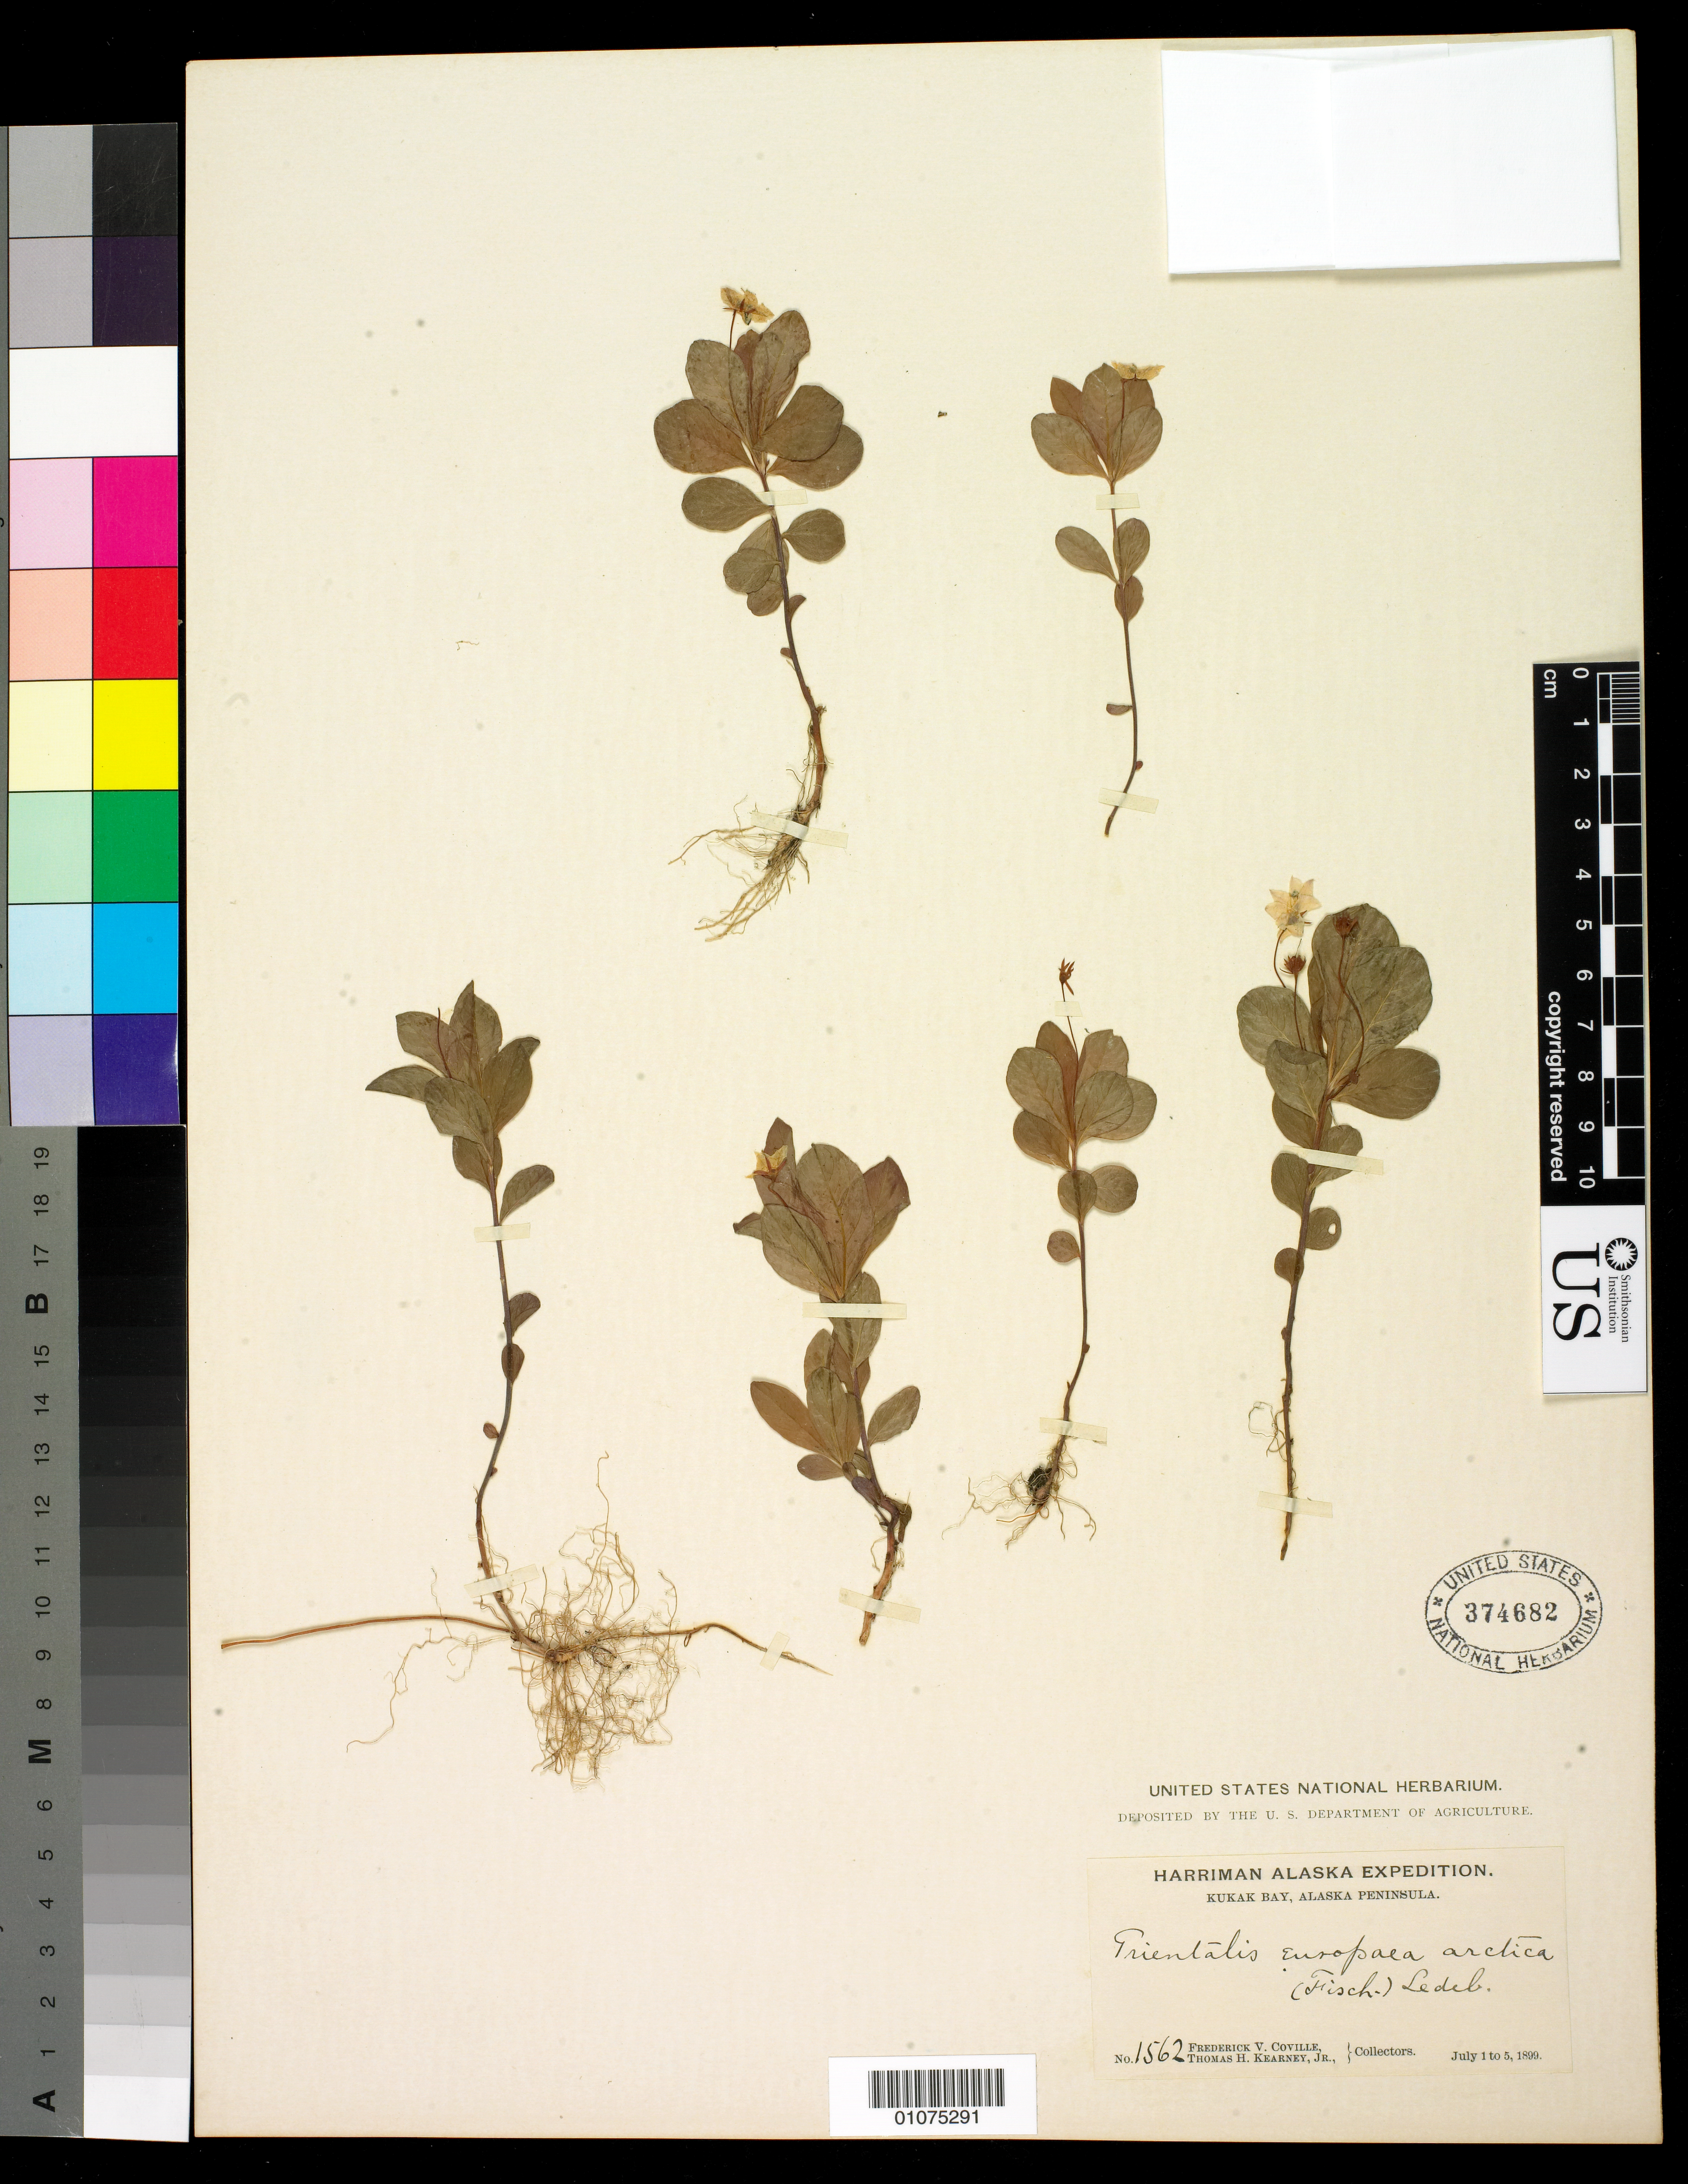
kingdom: Plantae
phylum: Tracheophyta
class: Magnoliopsida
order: Ericales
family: Primulaceae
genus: Trientalis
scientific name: Trientalis europaea subsp. arctica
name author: (Fisch. ex Hook.) Hultén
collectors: F. V. Coville & T. H. Kearney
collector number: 1562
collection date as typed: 1 Jul 1899 to 5 Jul 1899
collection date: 1899-07-01/1899-07-05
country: United States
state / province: Alaska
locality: Kukak Bay, Alaska Peninsula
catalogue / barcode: US 374682